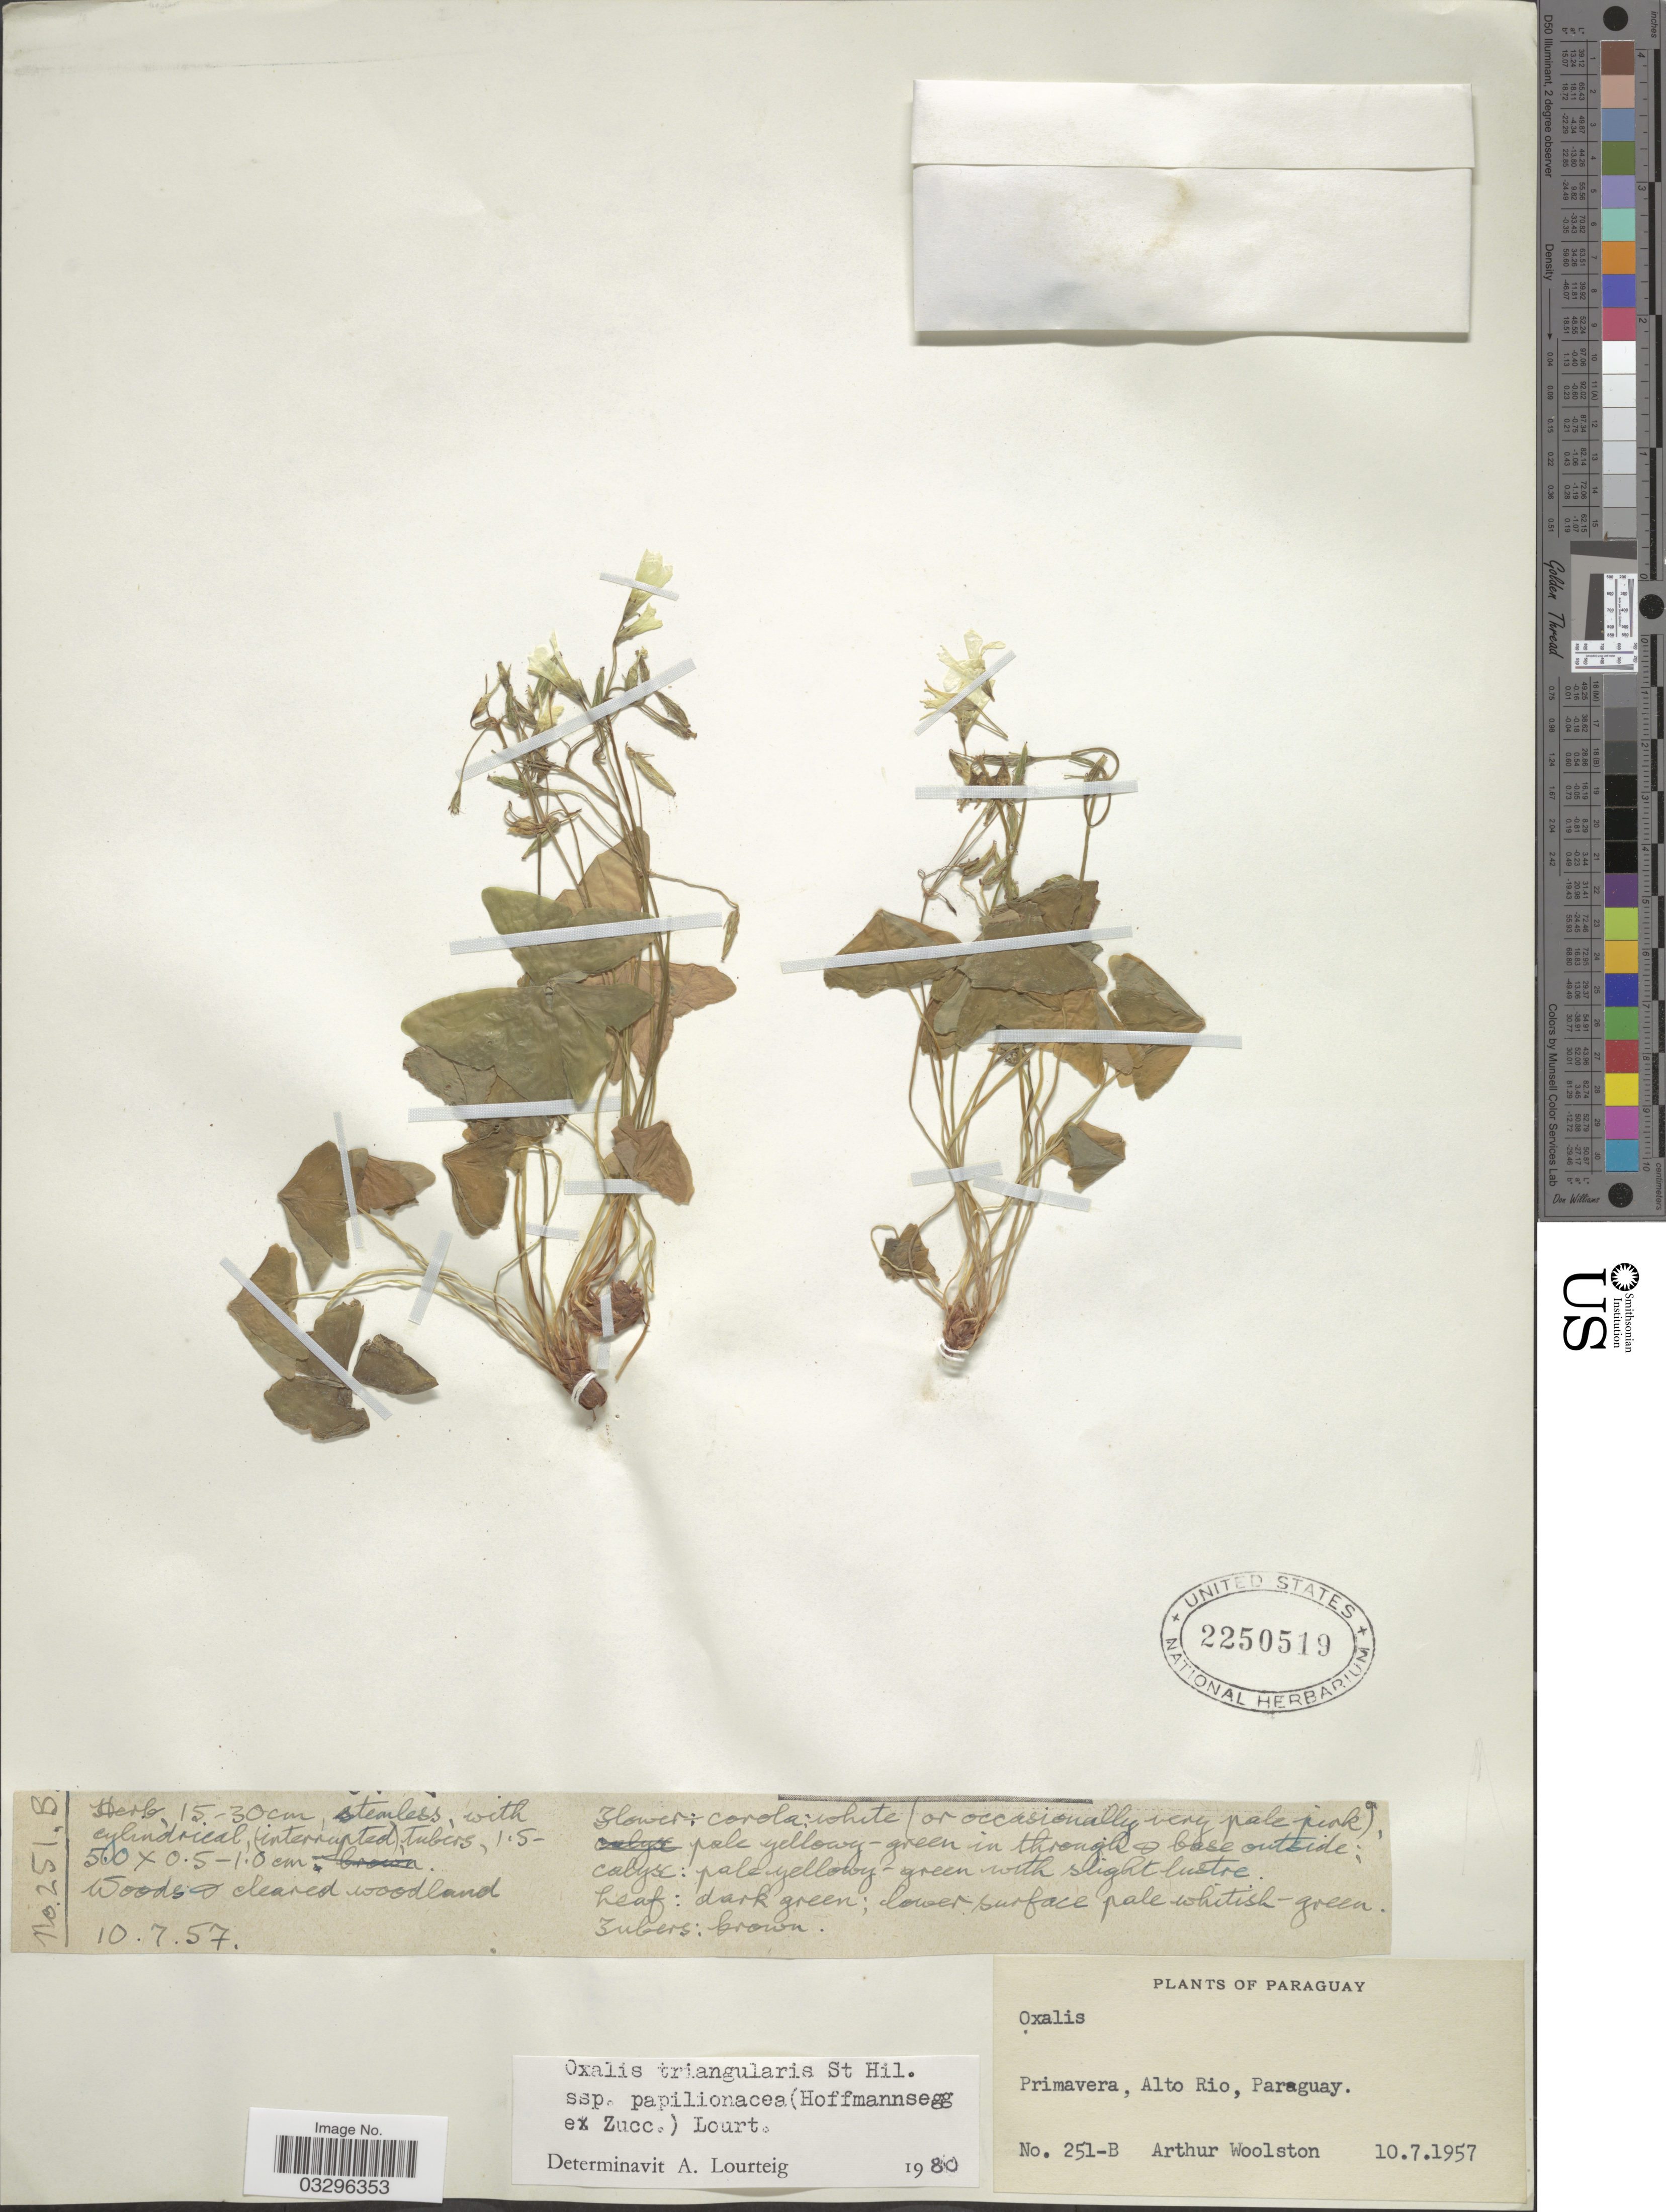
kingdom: Plantae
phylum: Tracheophyta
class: Magnoliopsida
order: Oxalidales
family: Oxalidaceae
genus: Oxalis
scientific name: Oxalis triangularis subsp. papilionacea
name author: (Hoffmanns. ex Zucc.) Lourteig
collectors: A. L. Woolston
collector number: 251-B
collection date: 1957-07-10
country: Paraguay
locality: Primavera, Alto Rio.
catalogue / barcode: US 2250519